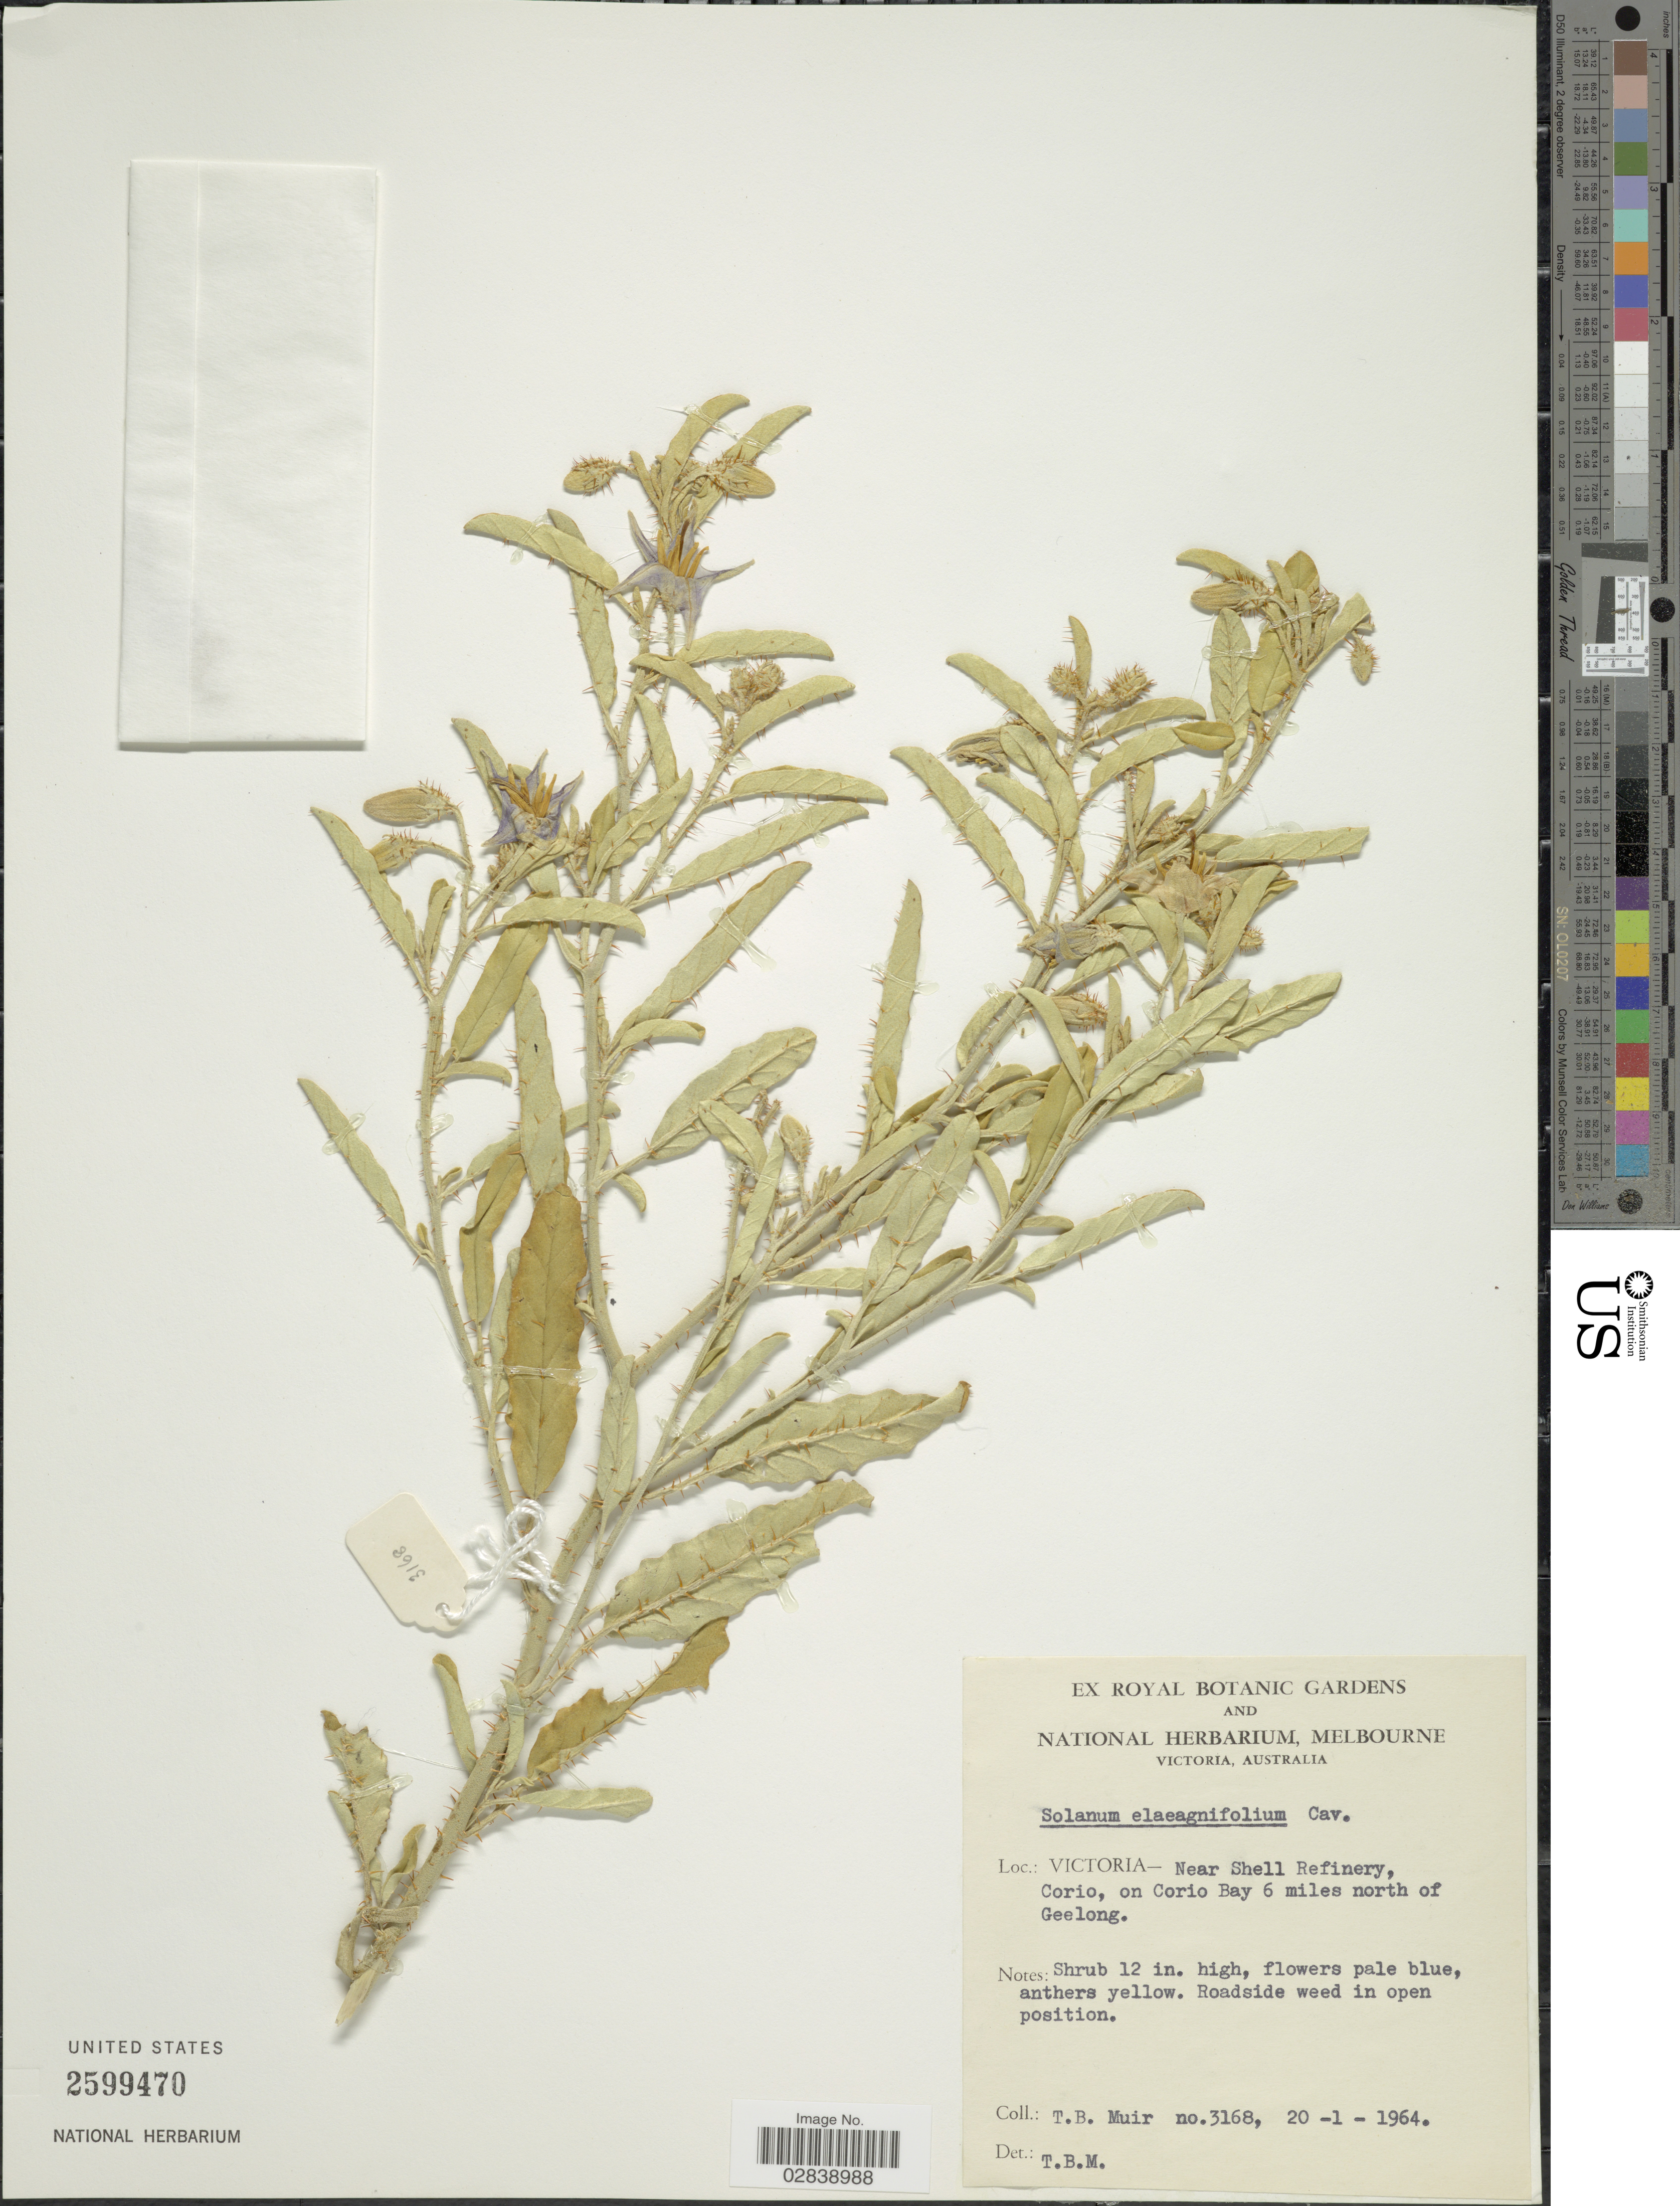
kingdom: Plantae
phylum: Tracheophyta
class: Magnoliopsida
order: Solanales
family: Solanaceae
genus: Solanum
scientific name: Solanum elaeagnifolium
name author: Cav.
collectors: T. Muir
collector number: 3168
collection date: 1964-01-20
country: Australia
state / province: Victoria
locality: Victoria - Near Shell Refinery, Corio, on Corio Bay 6 miles north of Geelong.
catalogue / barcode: US 2599470